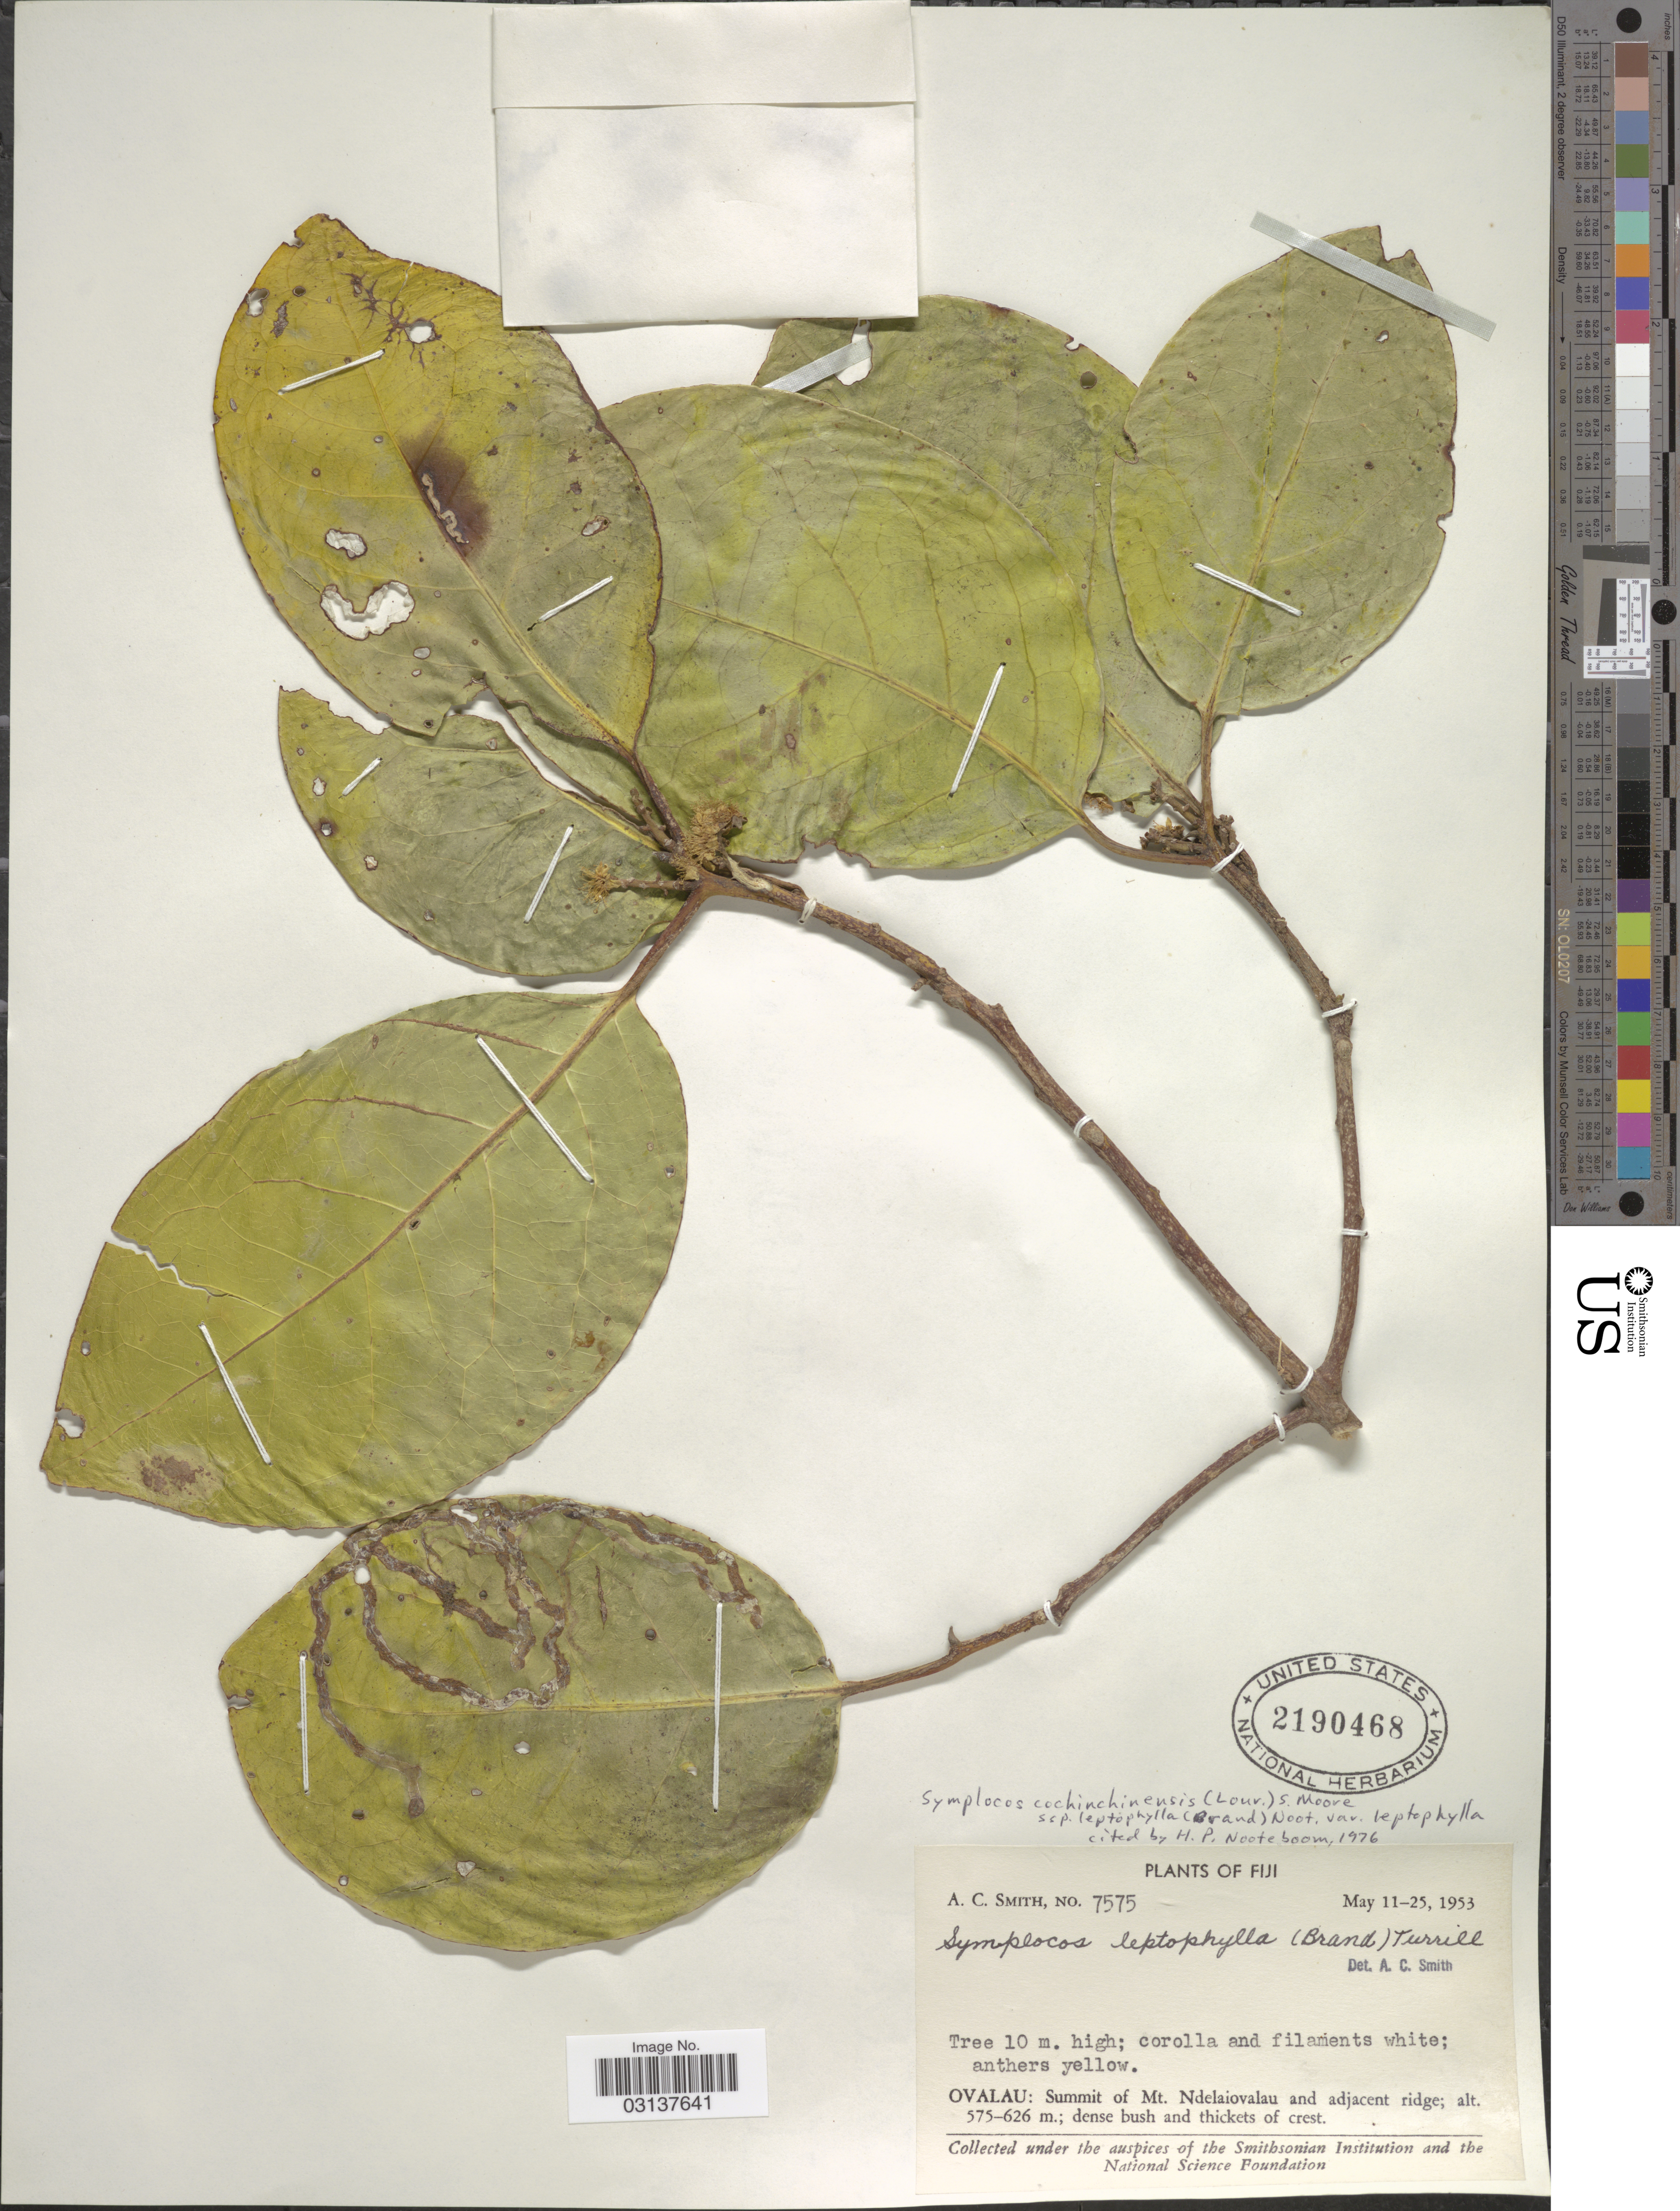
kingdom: Plantae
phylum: Tracheophyta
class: Magnoliopsida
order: Ericales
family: Symplocaceae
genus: Symplocos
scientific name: Symplocos cochinchinensis var. leptophylla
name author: (Brand) Noot.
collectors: A. C. Smith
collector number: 7575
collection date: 1953-05-11/1953-05-25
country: Fiji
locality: Ovalau: Summit of Mt. Ndelaiovalau and adjacent ridge.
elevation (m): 575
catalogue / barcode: US 2190468